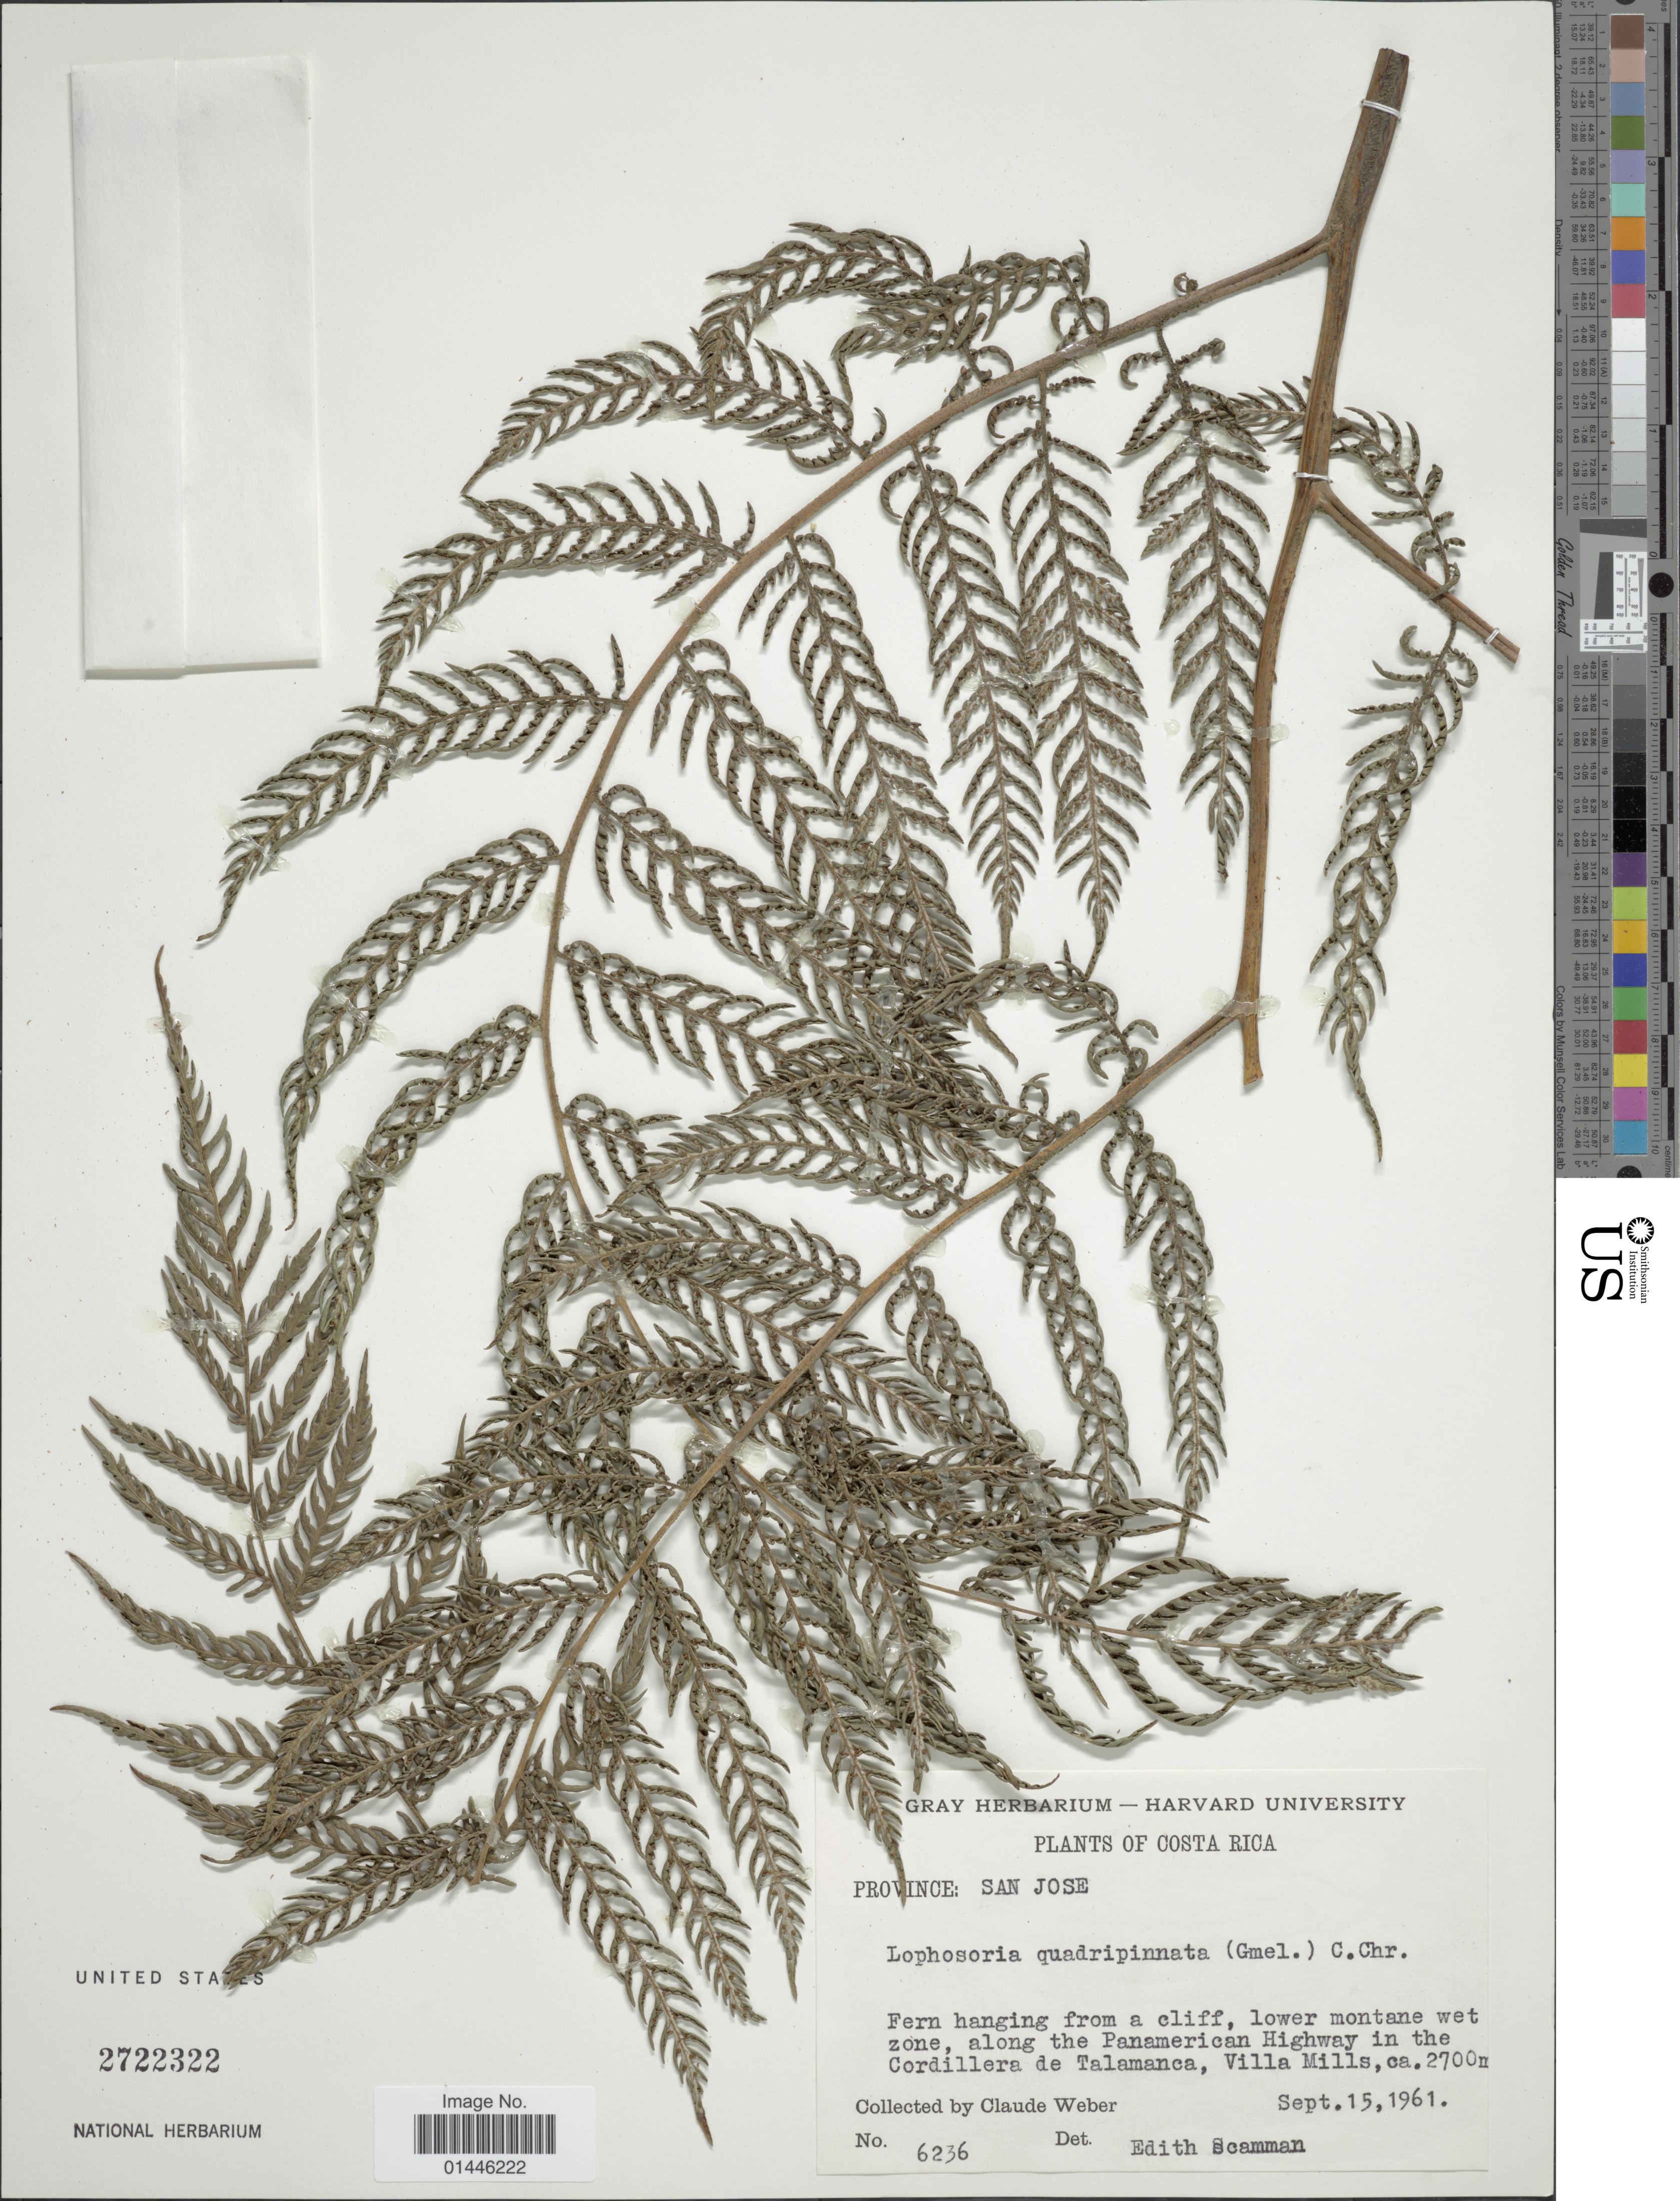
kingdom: Plantae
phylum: Tracheophyta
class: Polypodiopsida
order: Cyatheales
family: Dicksoniaceae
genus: Lophosoria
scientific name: Lophosoria quadripinnata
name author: (J.F. Gmel.) C. Chr.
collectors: C. Weber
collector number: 6236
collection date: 1961-09-15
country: Costa Rica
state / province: San José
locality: Along the Panamerican Highway in the Cordillera de Talamanca, Villa Mills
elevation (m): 2700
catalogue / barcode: US 2722322